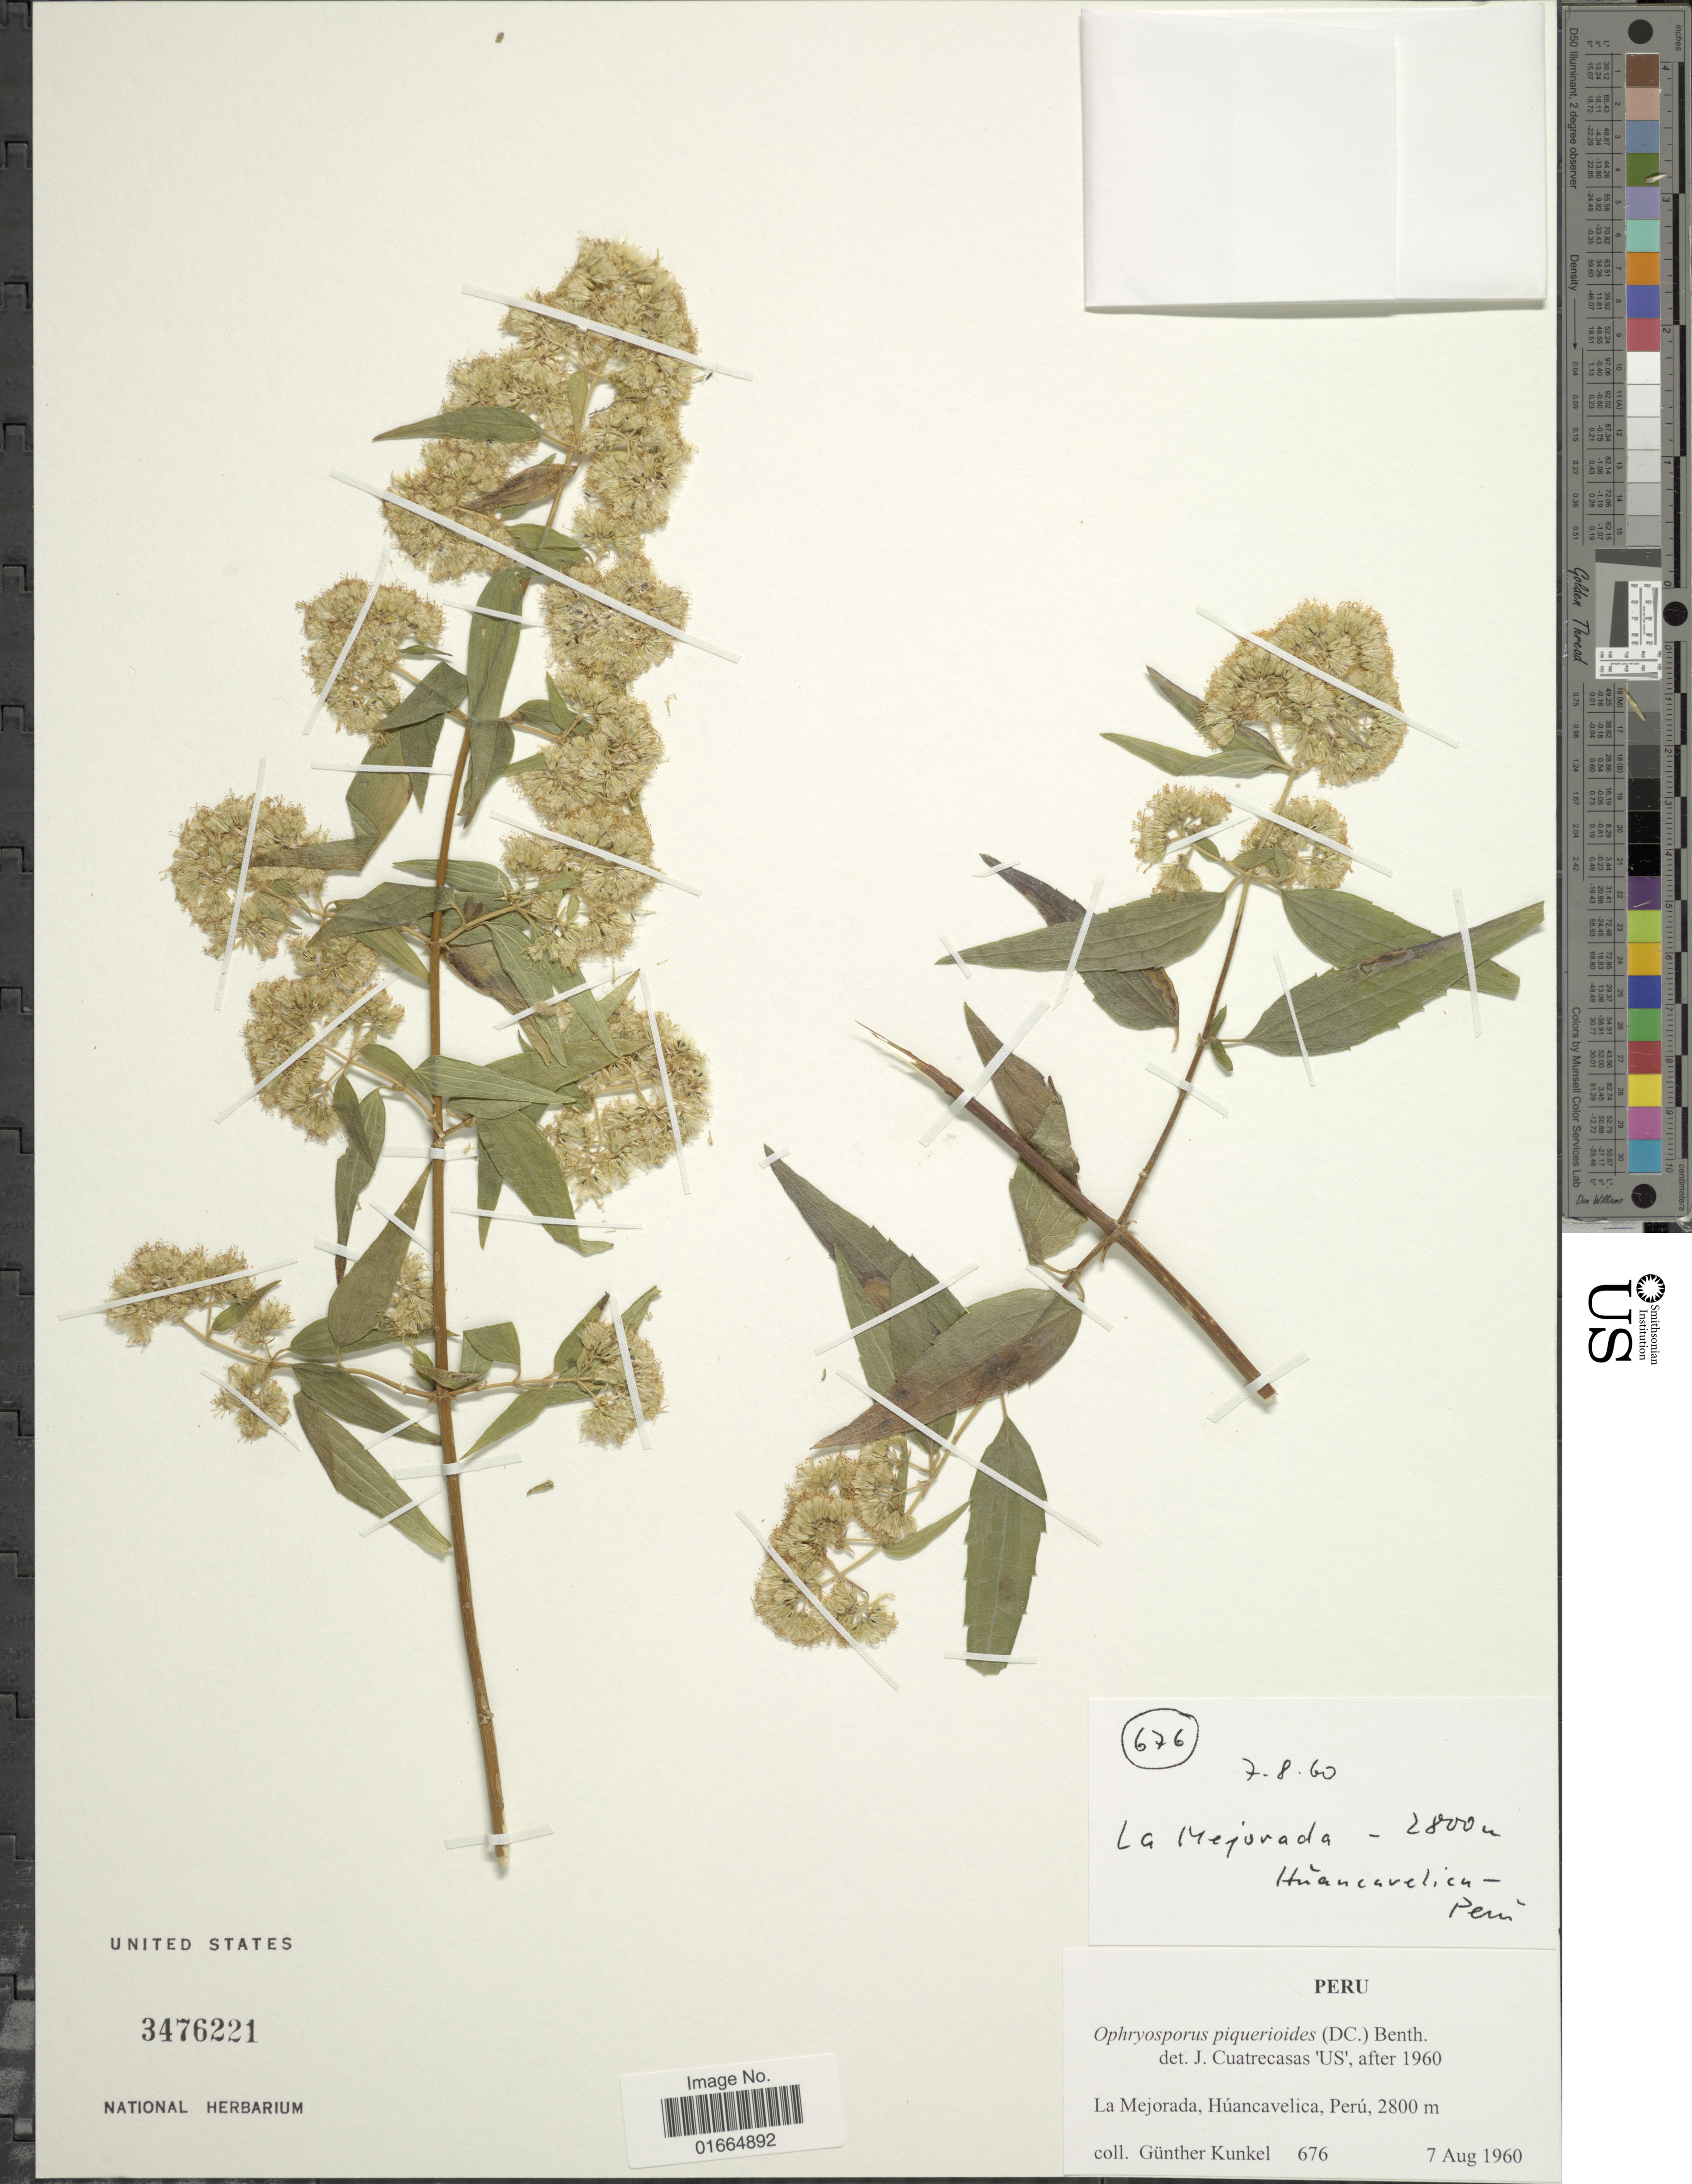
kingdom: Plantae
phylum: Tracheophyta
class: Magnoliopsida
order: Asterales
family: Asteraceae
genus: Ophryosporus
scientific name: Ophryosporus piquerioides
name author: (DC.) Benth. ex Baker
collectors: G. Kunkel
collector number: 676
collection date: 1960-08-07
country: Peru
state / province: Huancavelica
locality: La Mejorada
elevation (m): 2800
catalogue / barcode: US 3476221